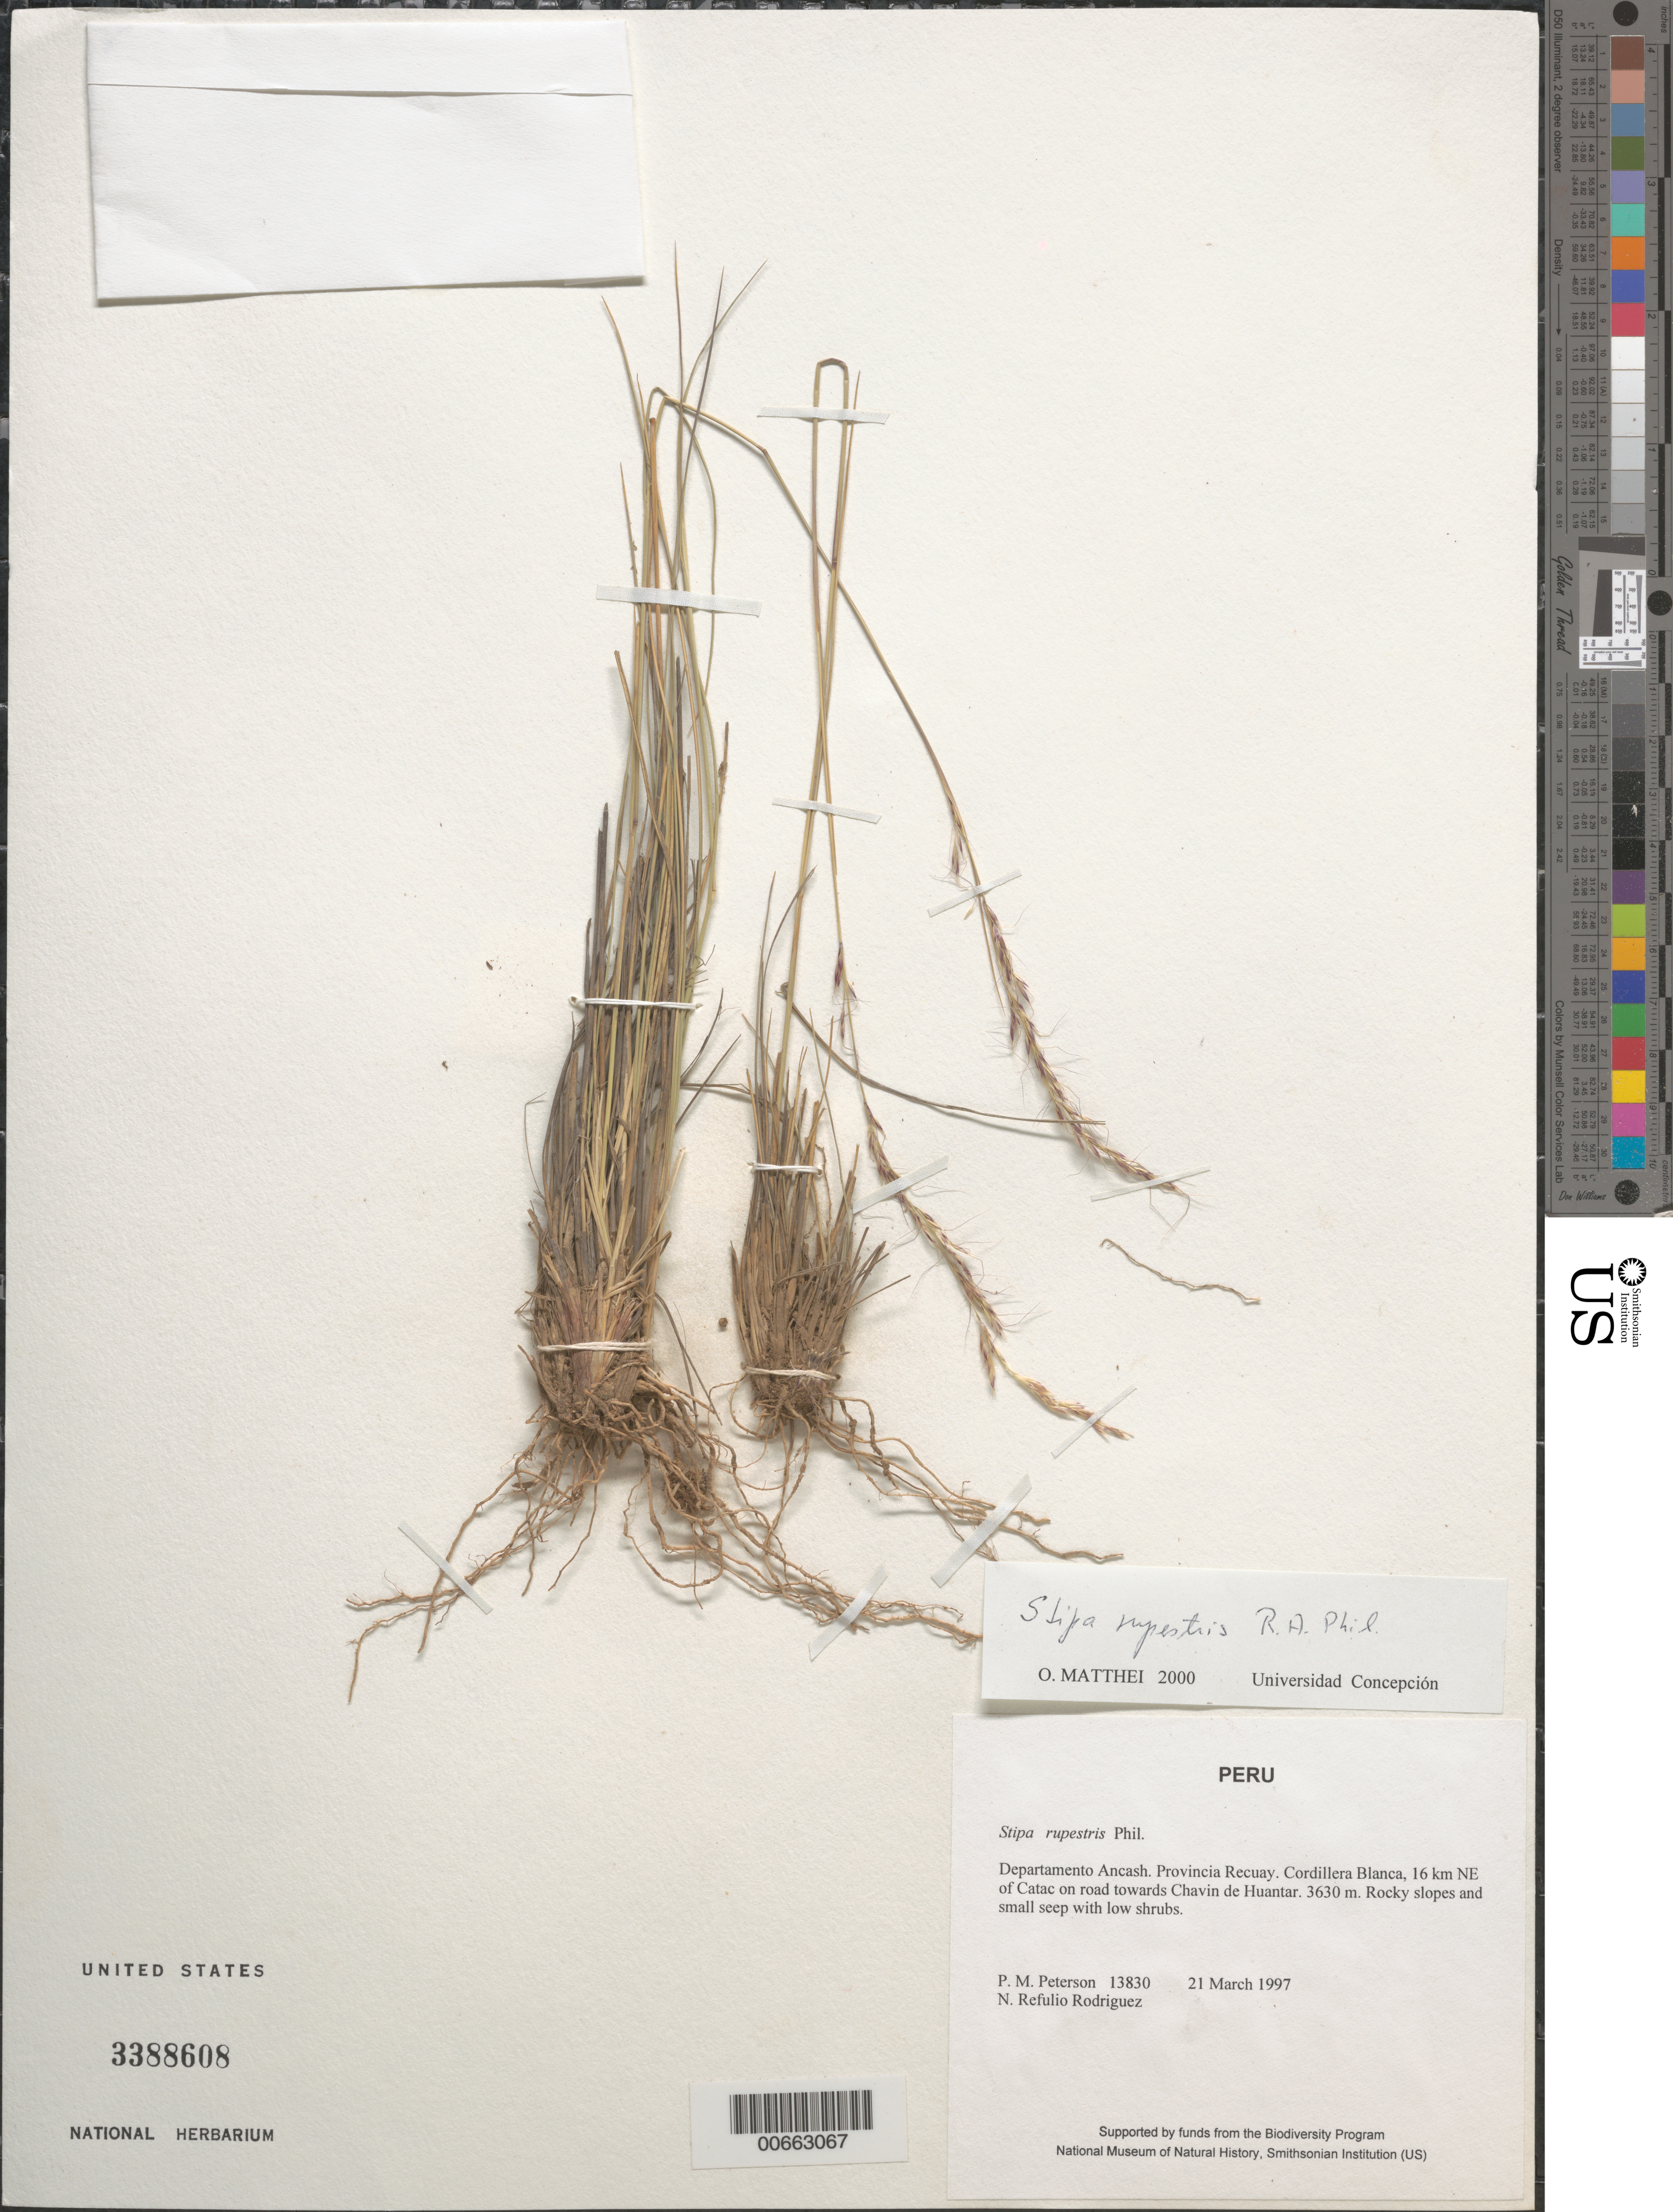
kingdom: Plantae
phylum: Tracheophyta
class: Liliopsida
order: Poales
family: Poaceae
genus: Nassella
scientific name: Nassella rupestris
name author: (Phil.) A.M. Torres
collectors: P. M. Peterson & N. Refulio-Rodríguez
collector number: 13830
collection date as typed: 21 Mar 1997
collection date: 1997-03-21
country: Peru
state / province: Ancash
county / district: Recuay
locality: Cordillera Blanca, 16 km NE of Catac on road towards Chavin de Huantar.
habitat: Rocky slopes and small seep with low shrubs.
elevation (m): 3630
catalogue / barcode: US 3388608